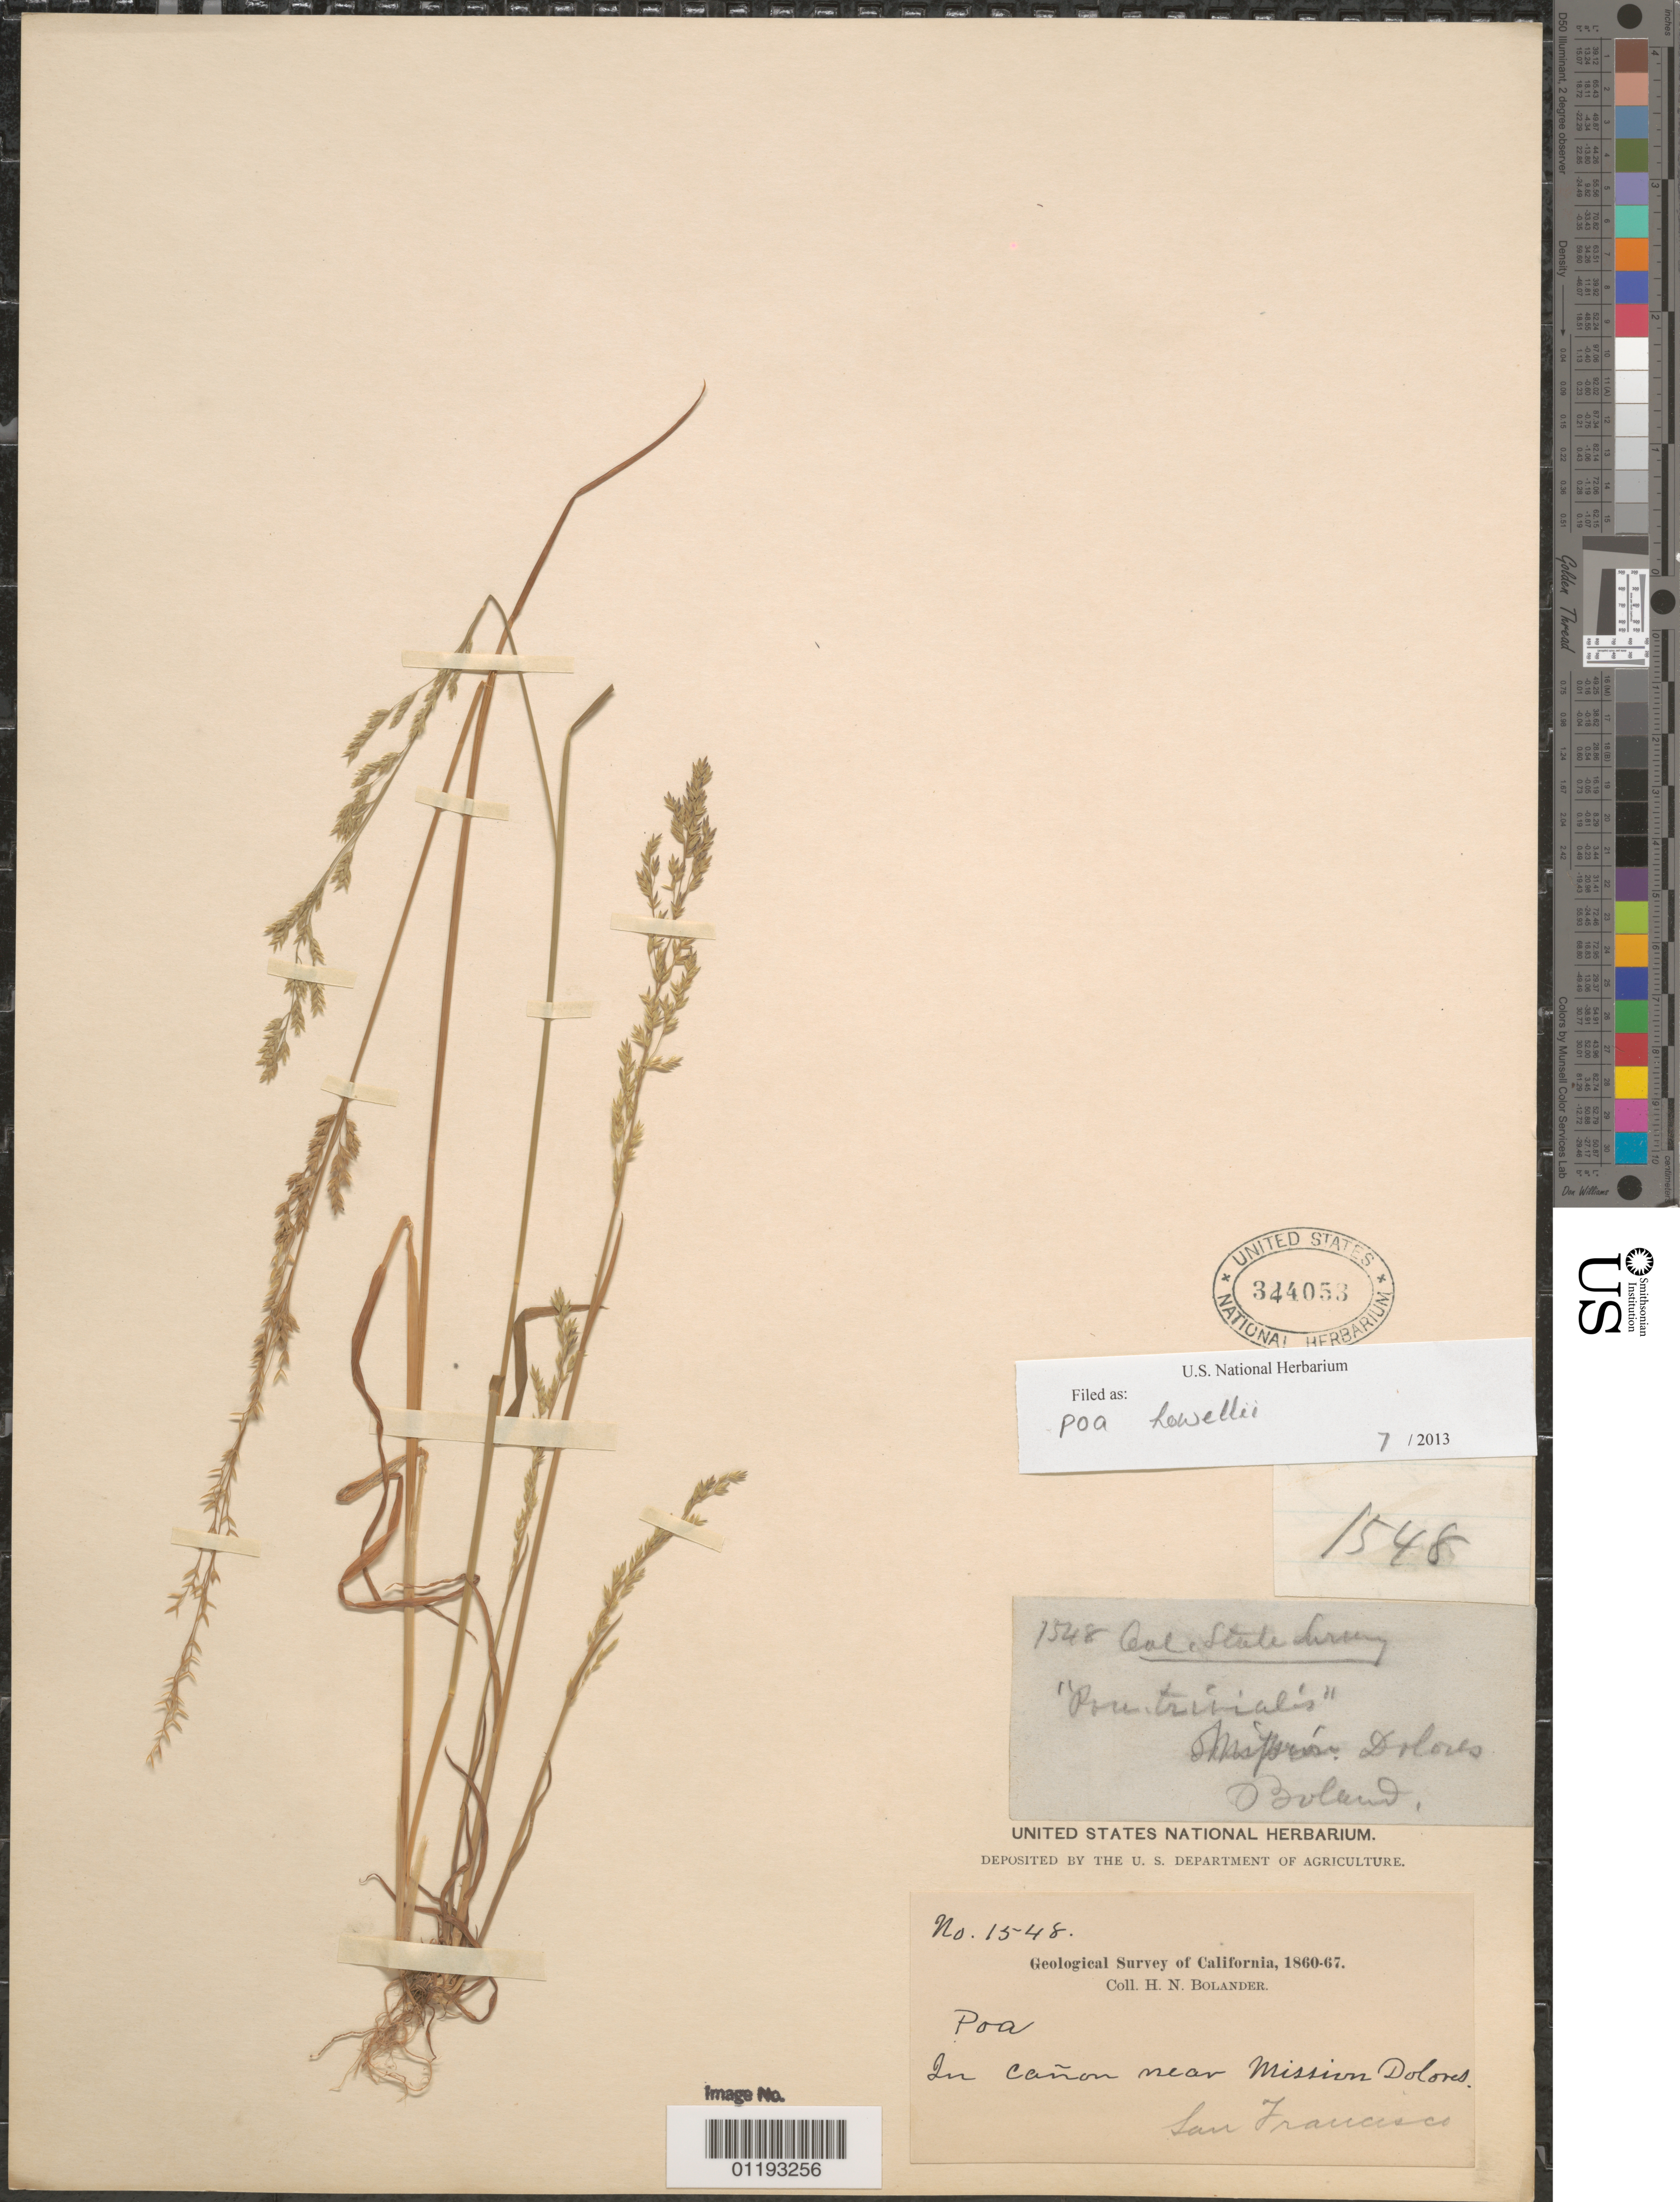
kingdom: Plantae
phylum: Tracheophyta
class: Liliopsida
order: Poales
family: Poaceae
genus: Poa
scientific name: Poa howellii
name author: Vasey & Scribn.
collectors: H. Bolander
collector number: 1548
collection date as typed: Oct 1860 or -- Oct 1867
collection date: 1860/1867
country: United States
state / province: California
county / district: San Francisco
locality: Near Mission Dolores, San Francisco.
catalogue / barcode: US 344053